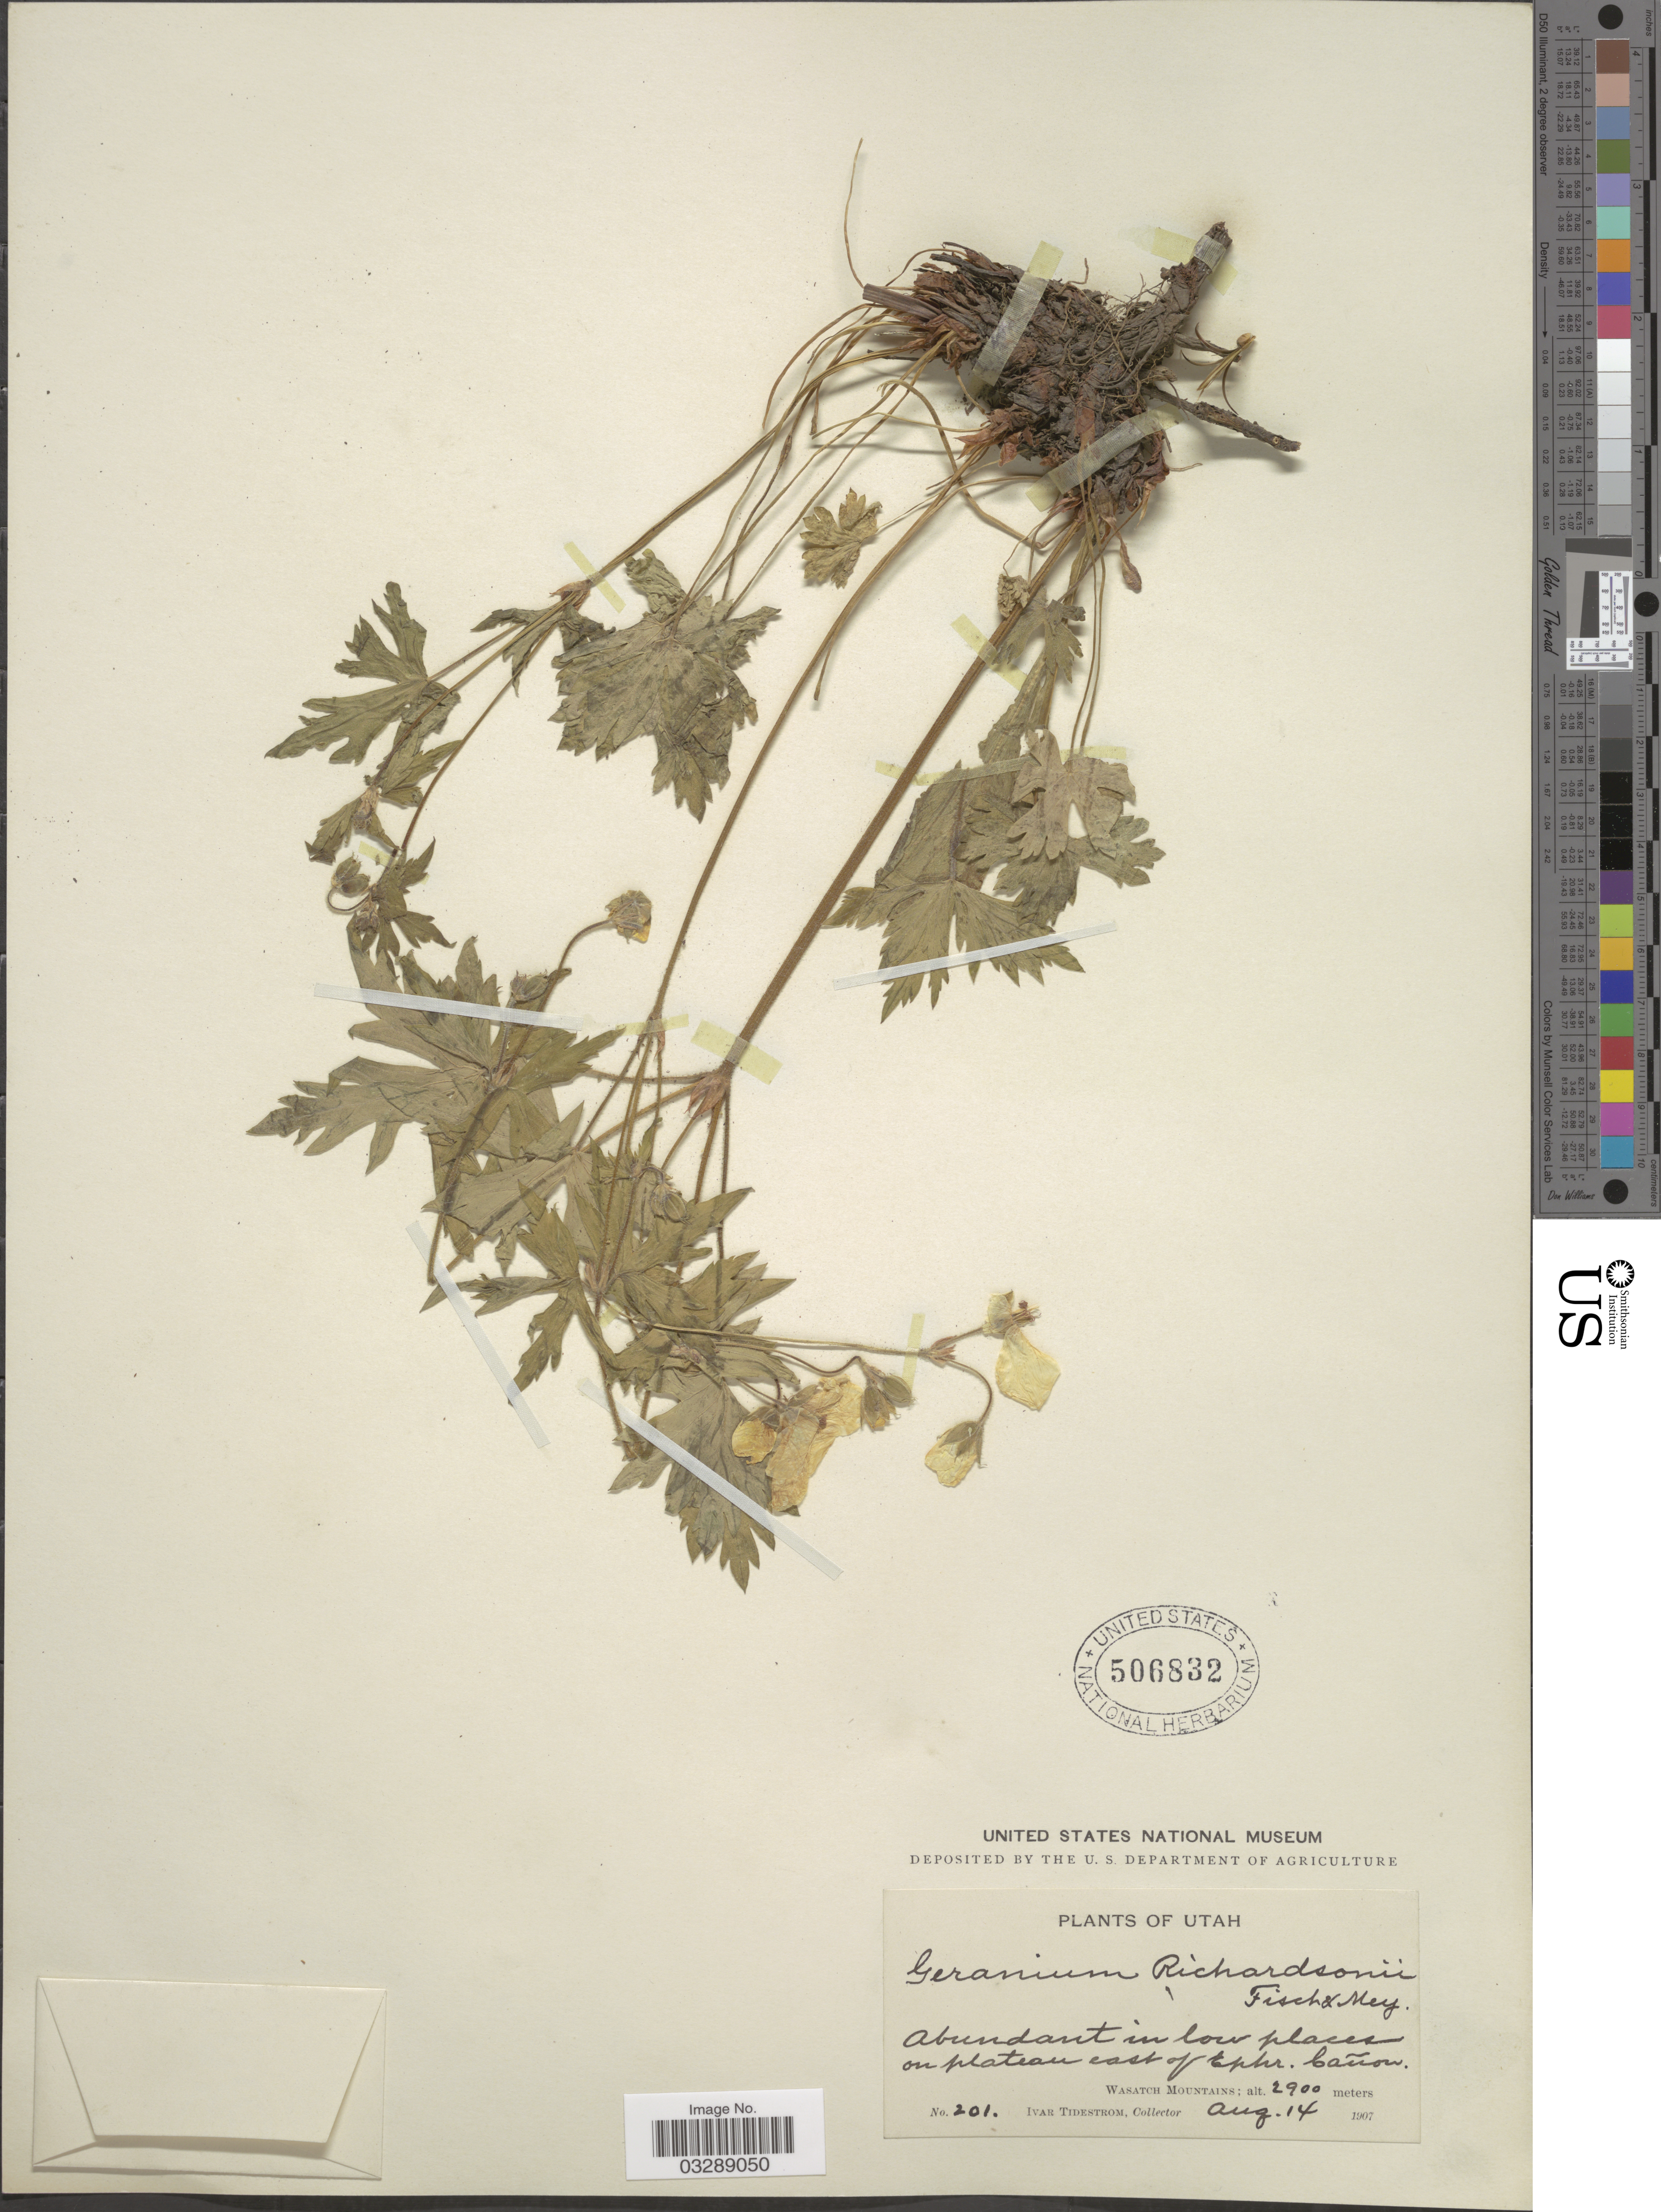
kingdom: Plantae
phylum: Tracheophyta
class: Magnoliopsida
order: Geraniales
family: Geraniaceae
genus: Geranium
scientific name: Geranium richardsonii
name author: Fisch. & Trautv.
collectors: I. F. Tidestrom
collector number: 201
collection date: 1907-08-14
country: United States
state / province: Utah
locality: Plateau east of Ephr. Cañon. Wasatch Mountains.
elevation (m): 2900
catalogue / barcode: US 506832